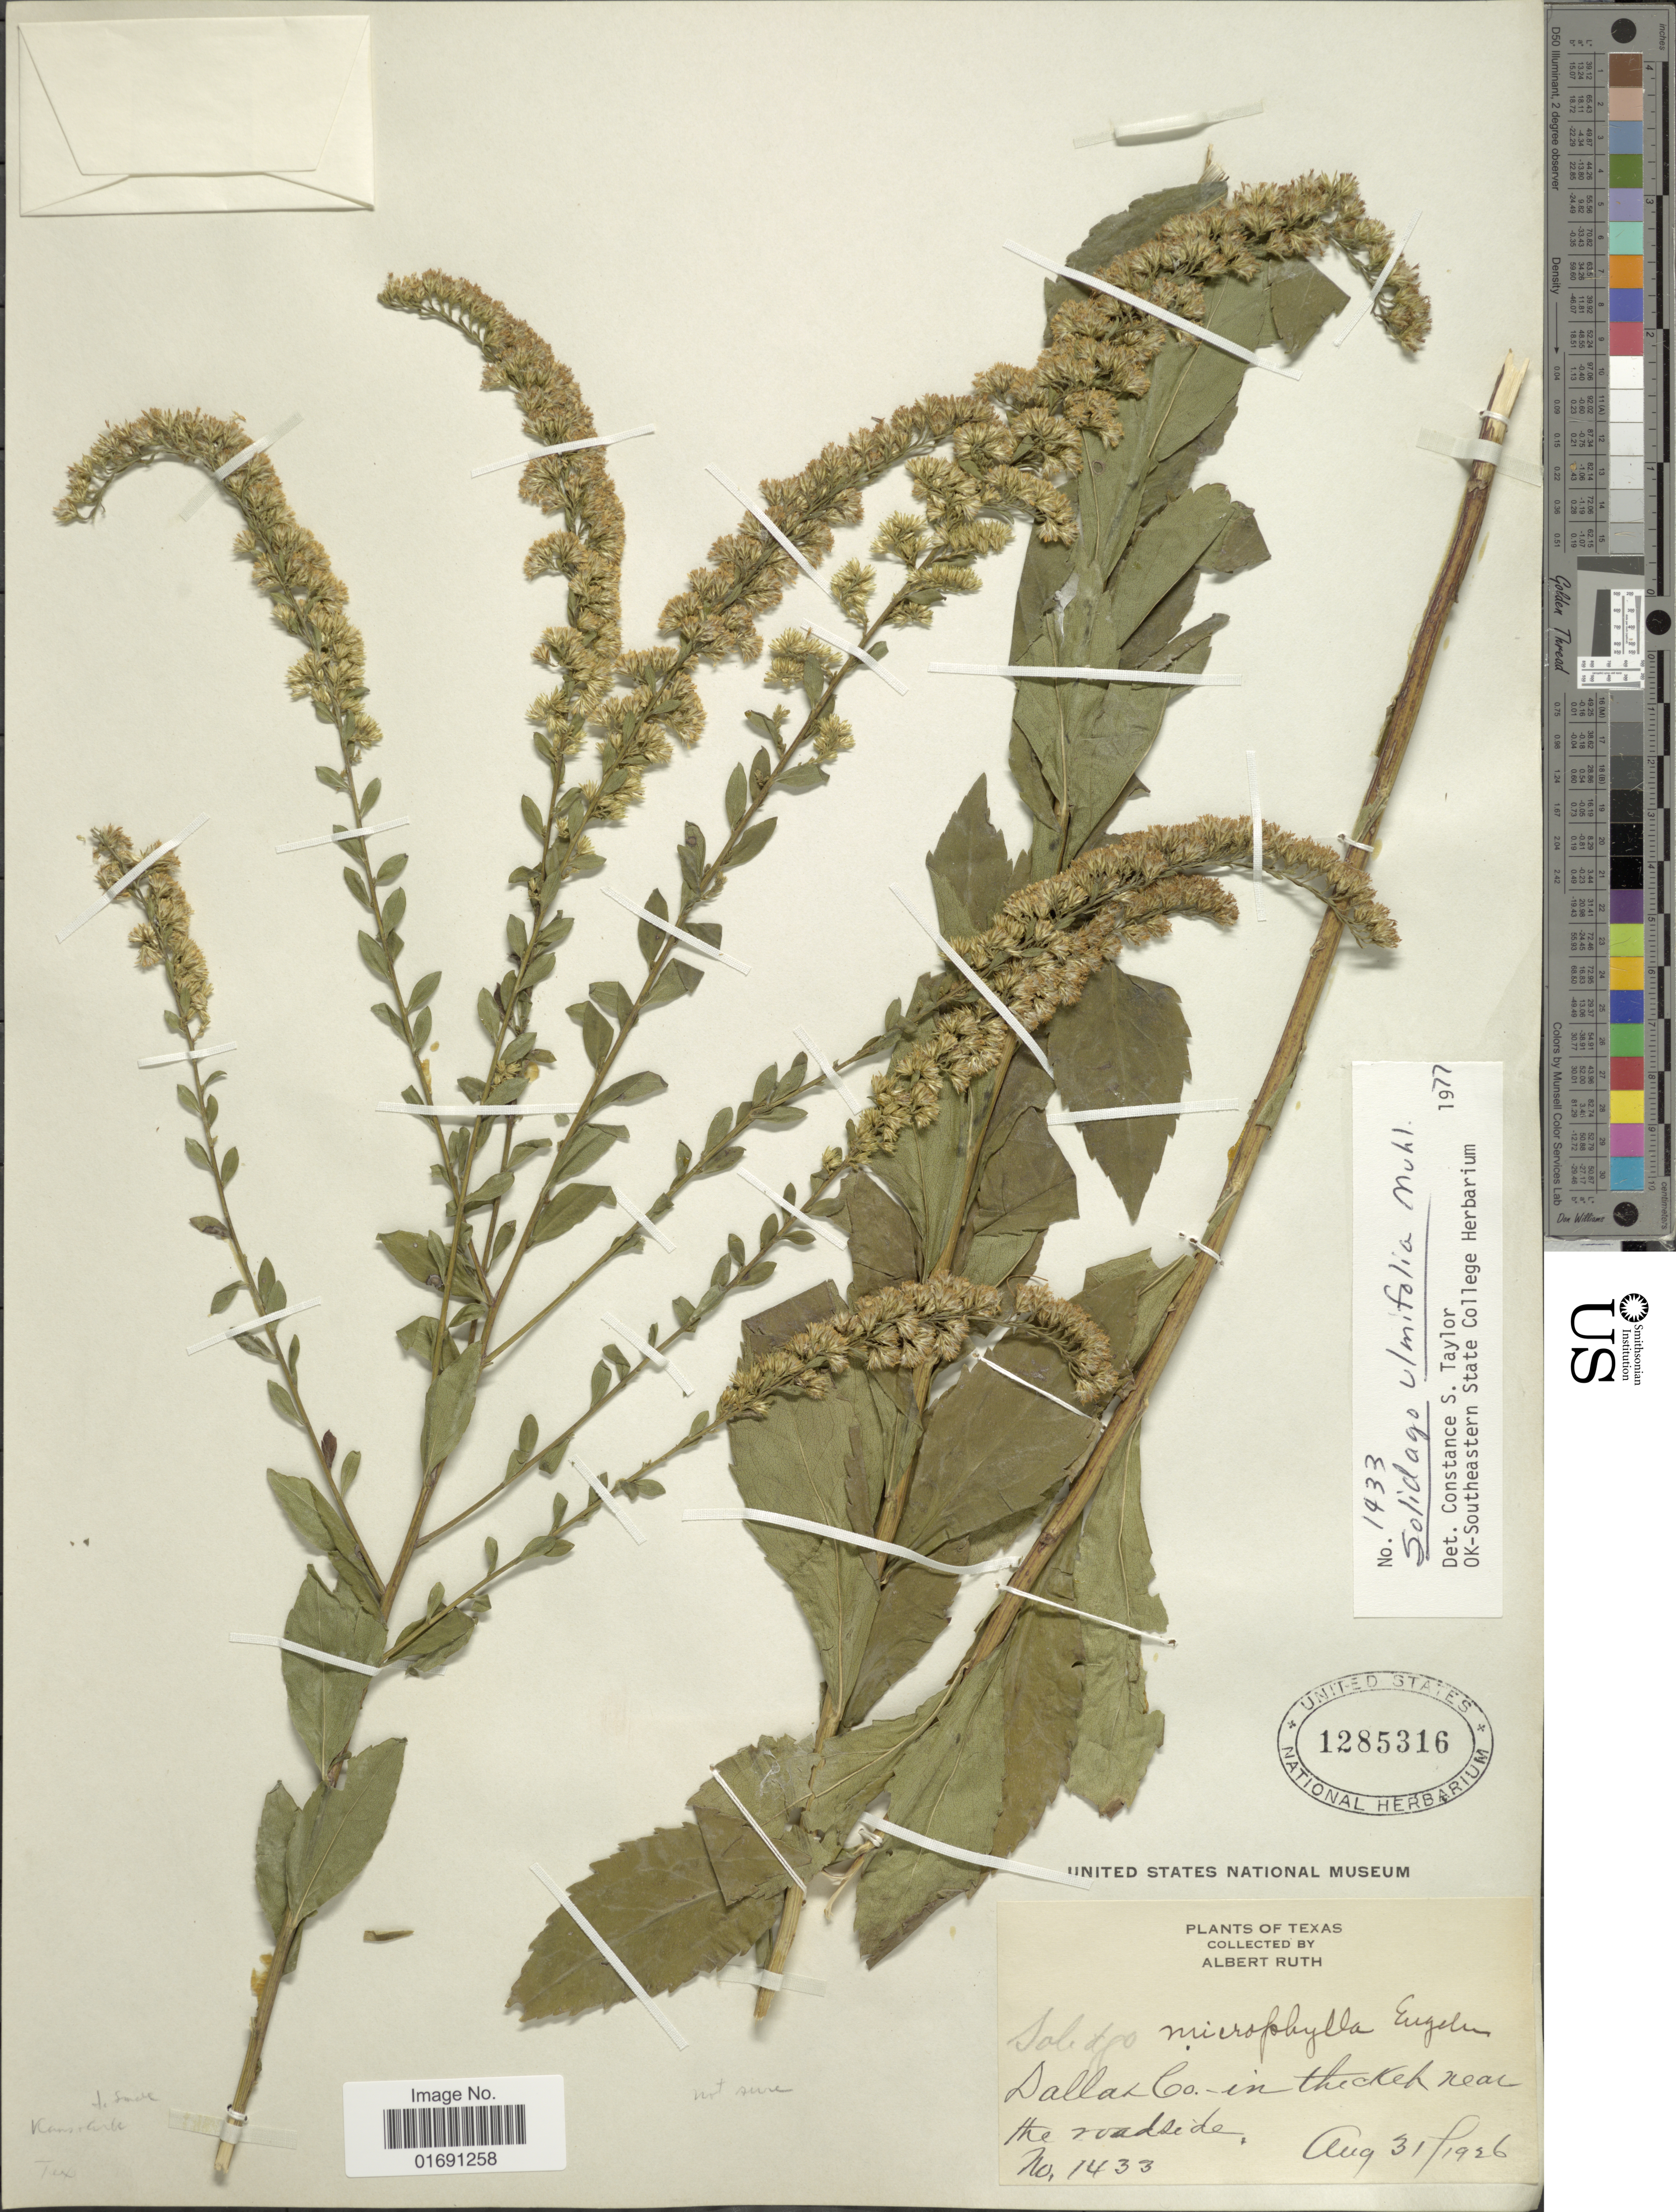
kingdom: Plantae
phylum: Tracheophyta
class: Magnoliopsida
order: Asterales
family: Asteraceae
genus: Solidago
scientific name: Solidago ulmifolia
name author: Muhl. ex Willd.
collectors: A. Ruth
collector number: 1433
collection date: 1926-08-31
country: United States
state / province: Texas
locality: Dallas Co - in thcket near the roadside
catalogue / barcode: US 1285316